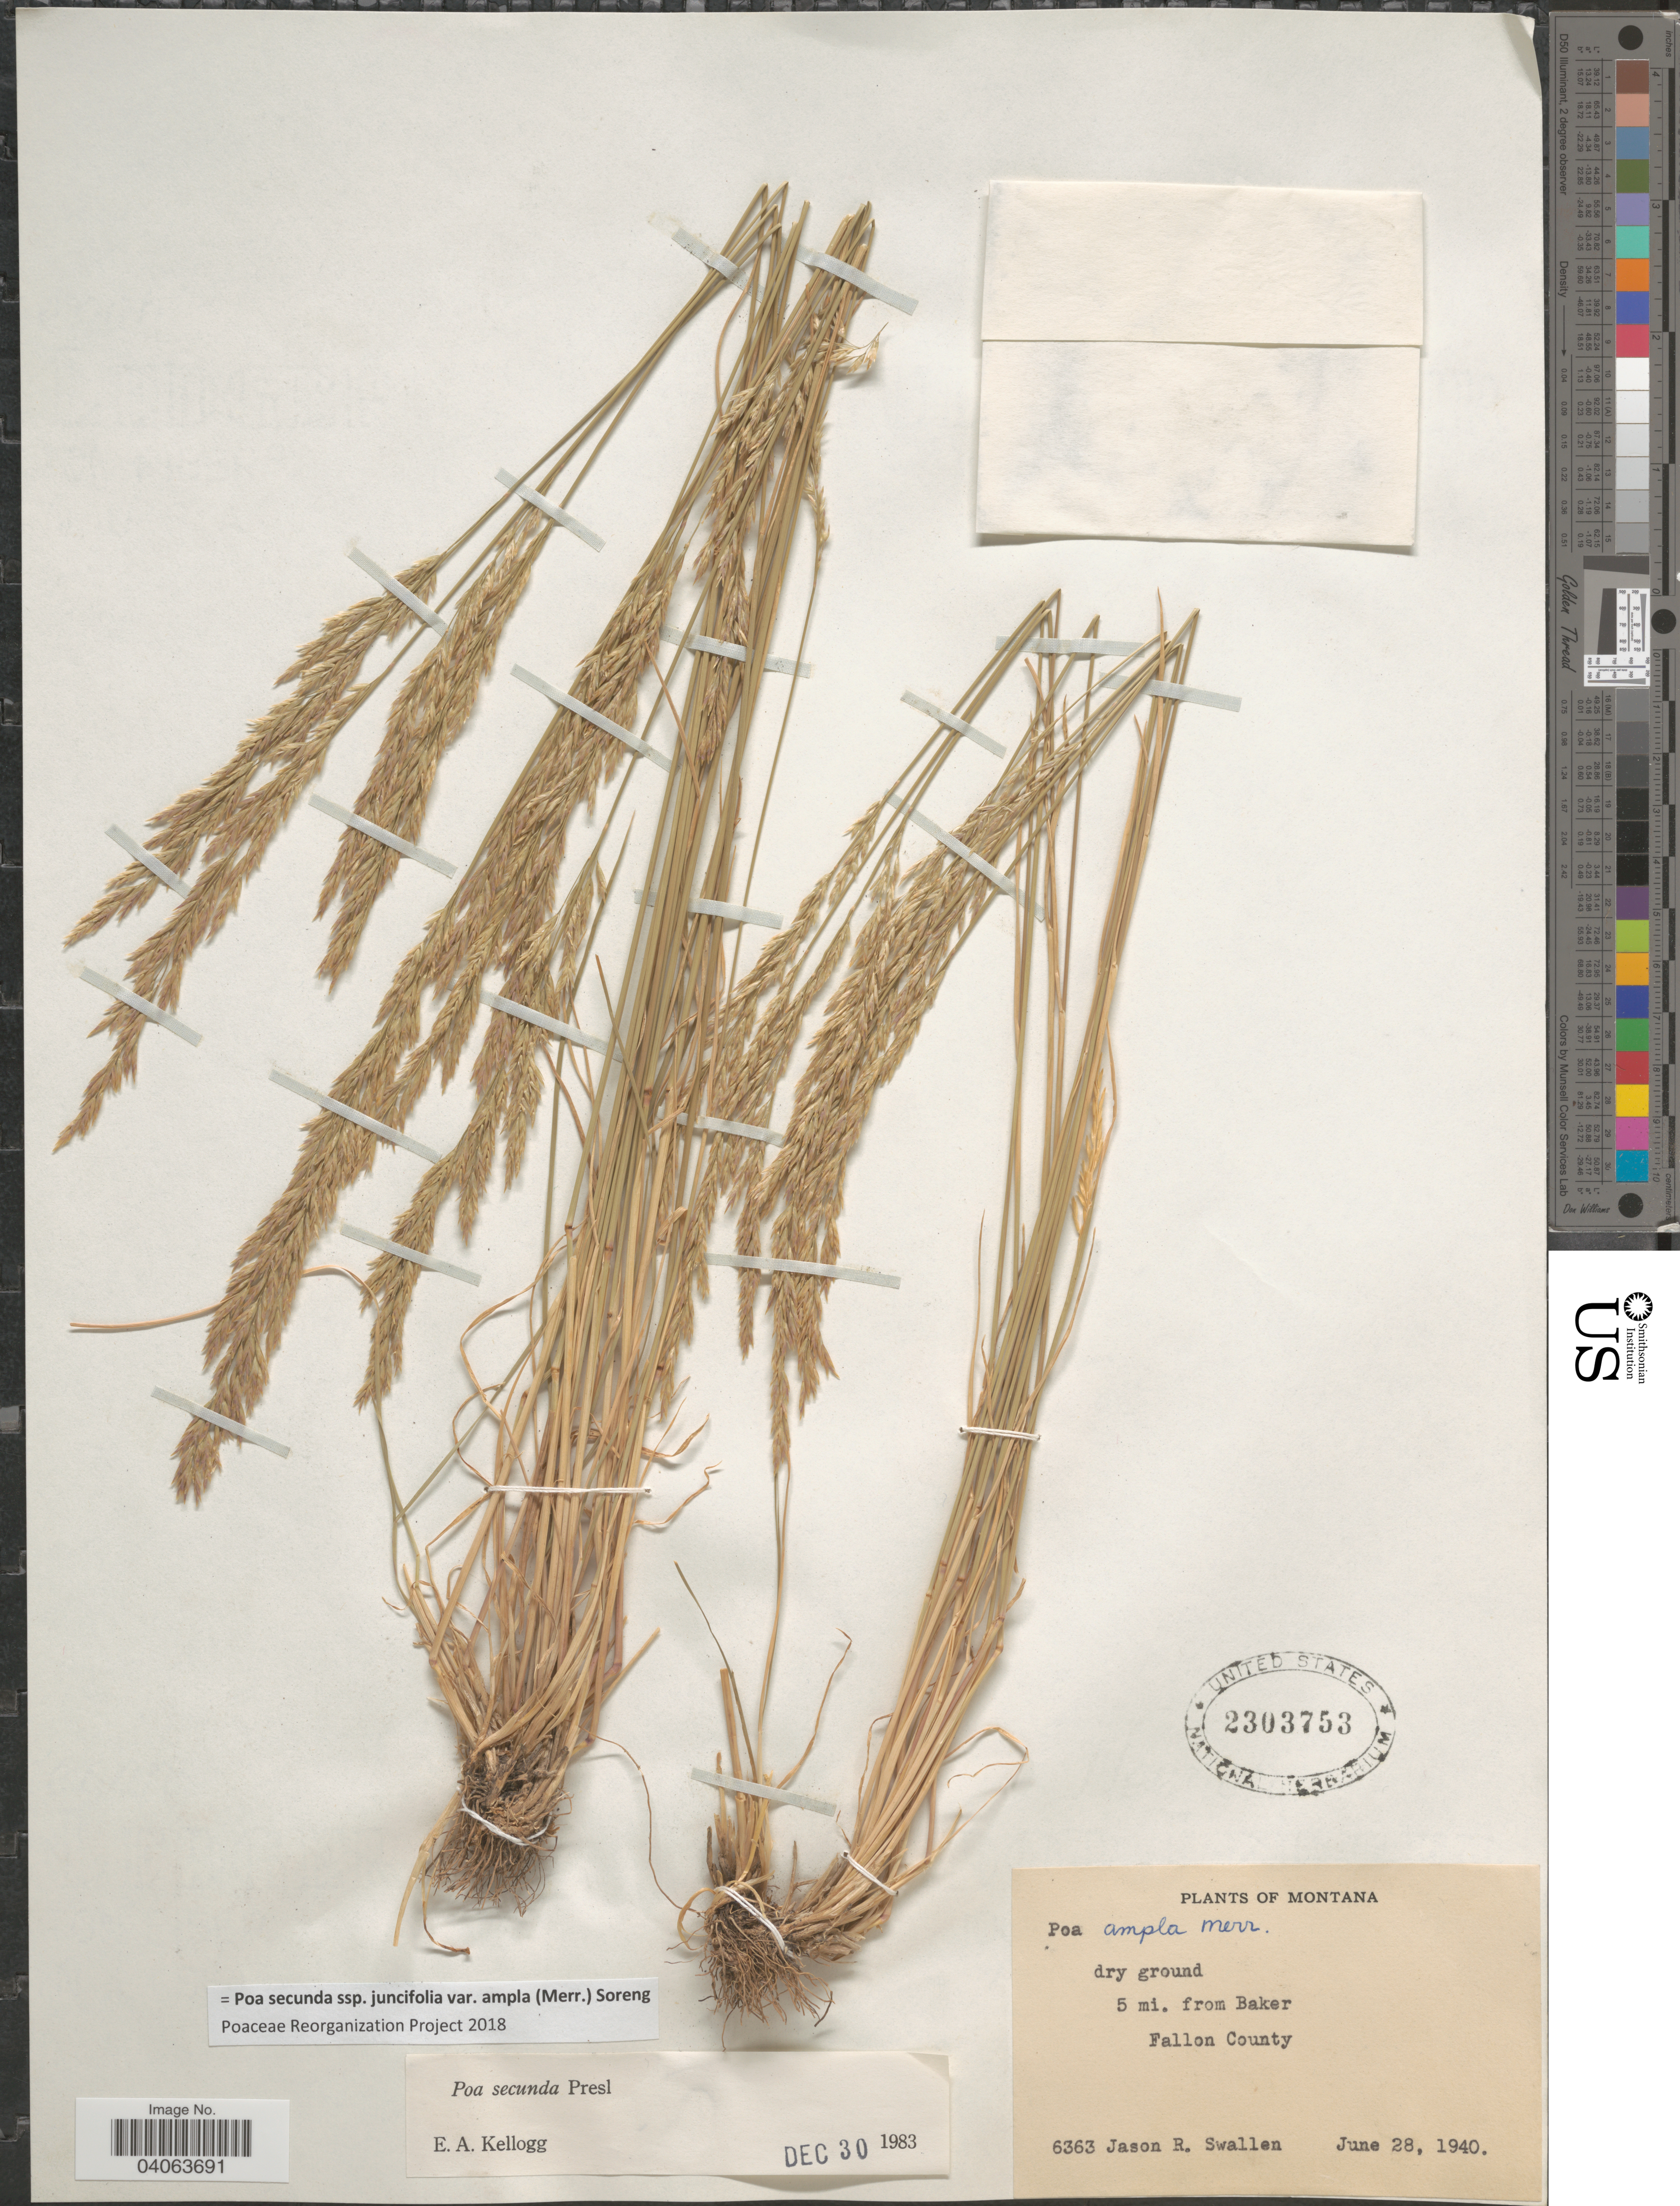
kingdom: Plantae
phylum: Tracheophyta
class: Liliopsida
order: Poales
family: Poaceae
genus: Poa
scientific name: Poa secunda subsp. juncifolia var. ampla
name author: (Merr.) Soreng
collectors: J. R. Swallen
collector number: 6363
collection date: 1940-06-28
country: United States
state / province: Montana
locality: Dry ground 5 mi. from Baker Fallon County.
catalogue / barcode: US 2303753